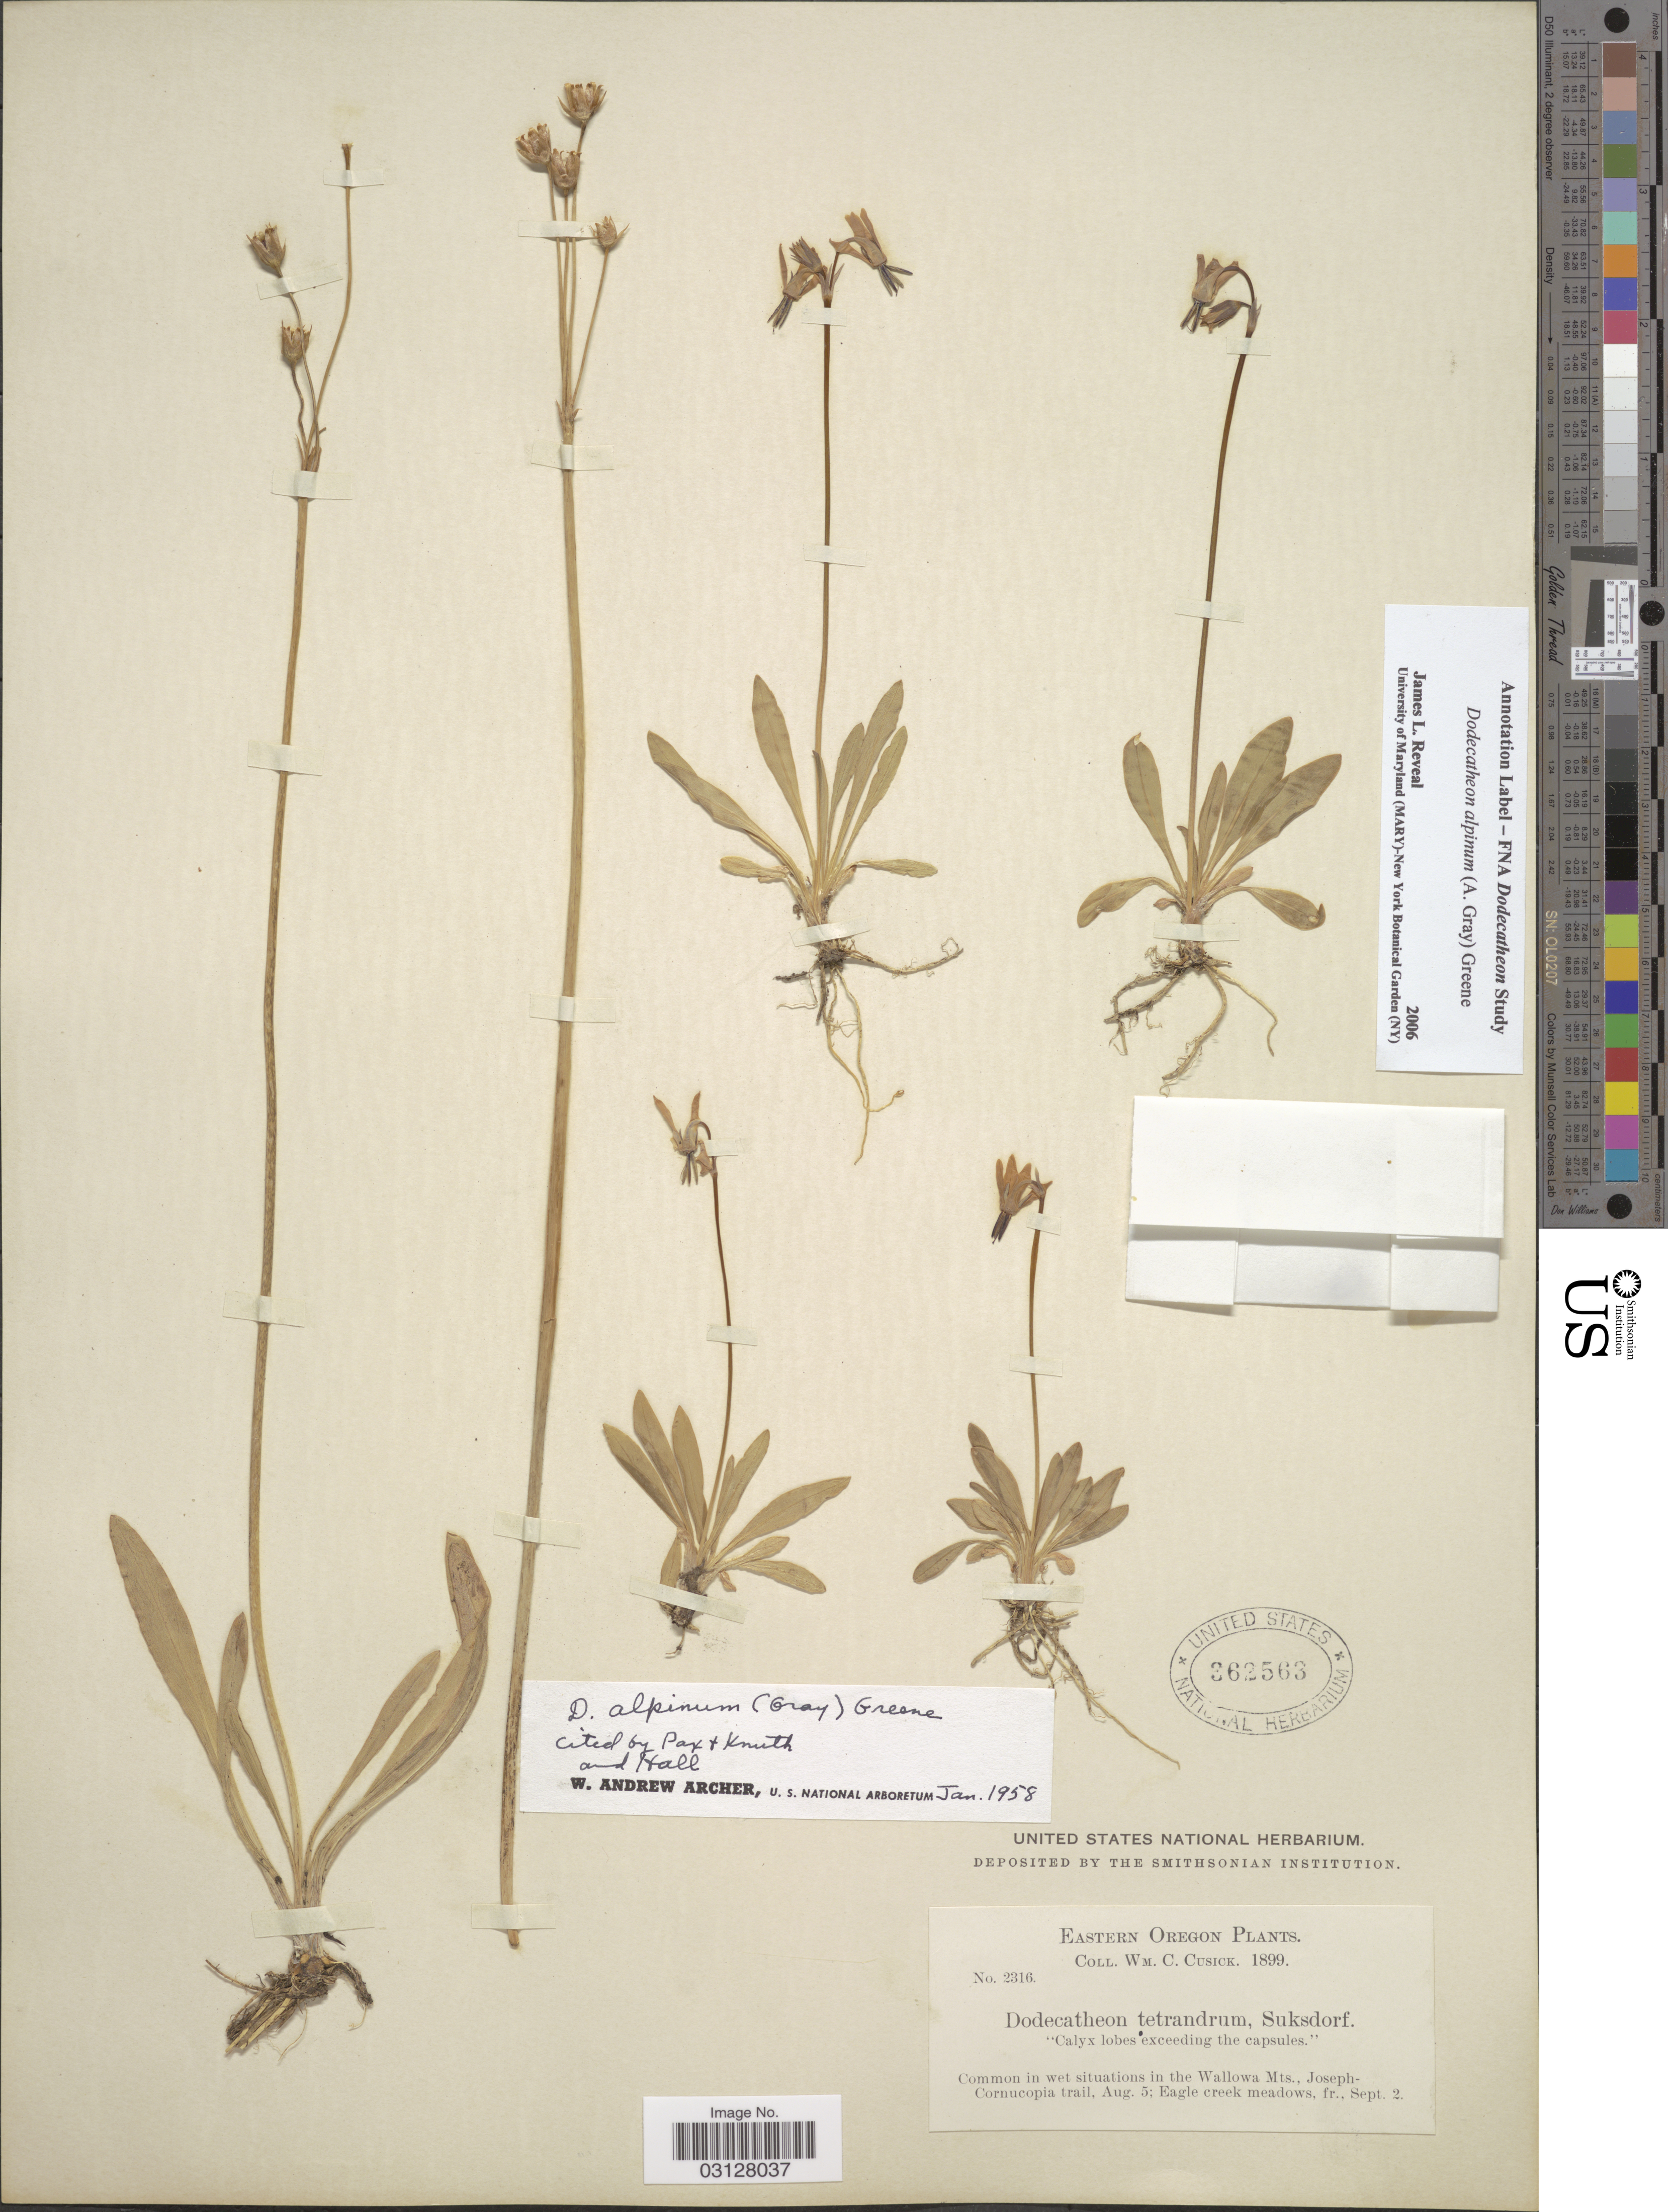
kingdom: Plantae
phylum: Tracheophyta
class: Magnoliopsida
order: Ericales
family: Primulaceae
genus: Dodecatheon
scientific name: Dodecatheon alpinum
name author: (A. Gray) Greene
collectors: W. C. Cusick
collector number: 2316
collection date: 1899-08-05/1899-09-02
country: United States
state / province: Oregon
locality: Eastern Oregon. Wallowa Mts., Joseph-Cornucopia trail; Eagle creek meadows.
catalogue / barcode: US 362563